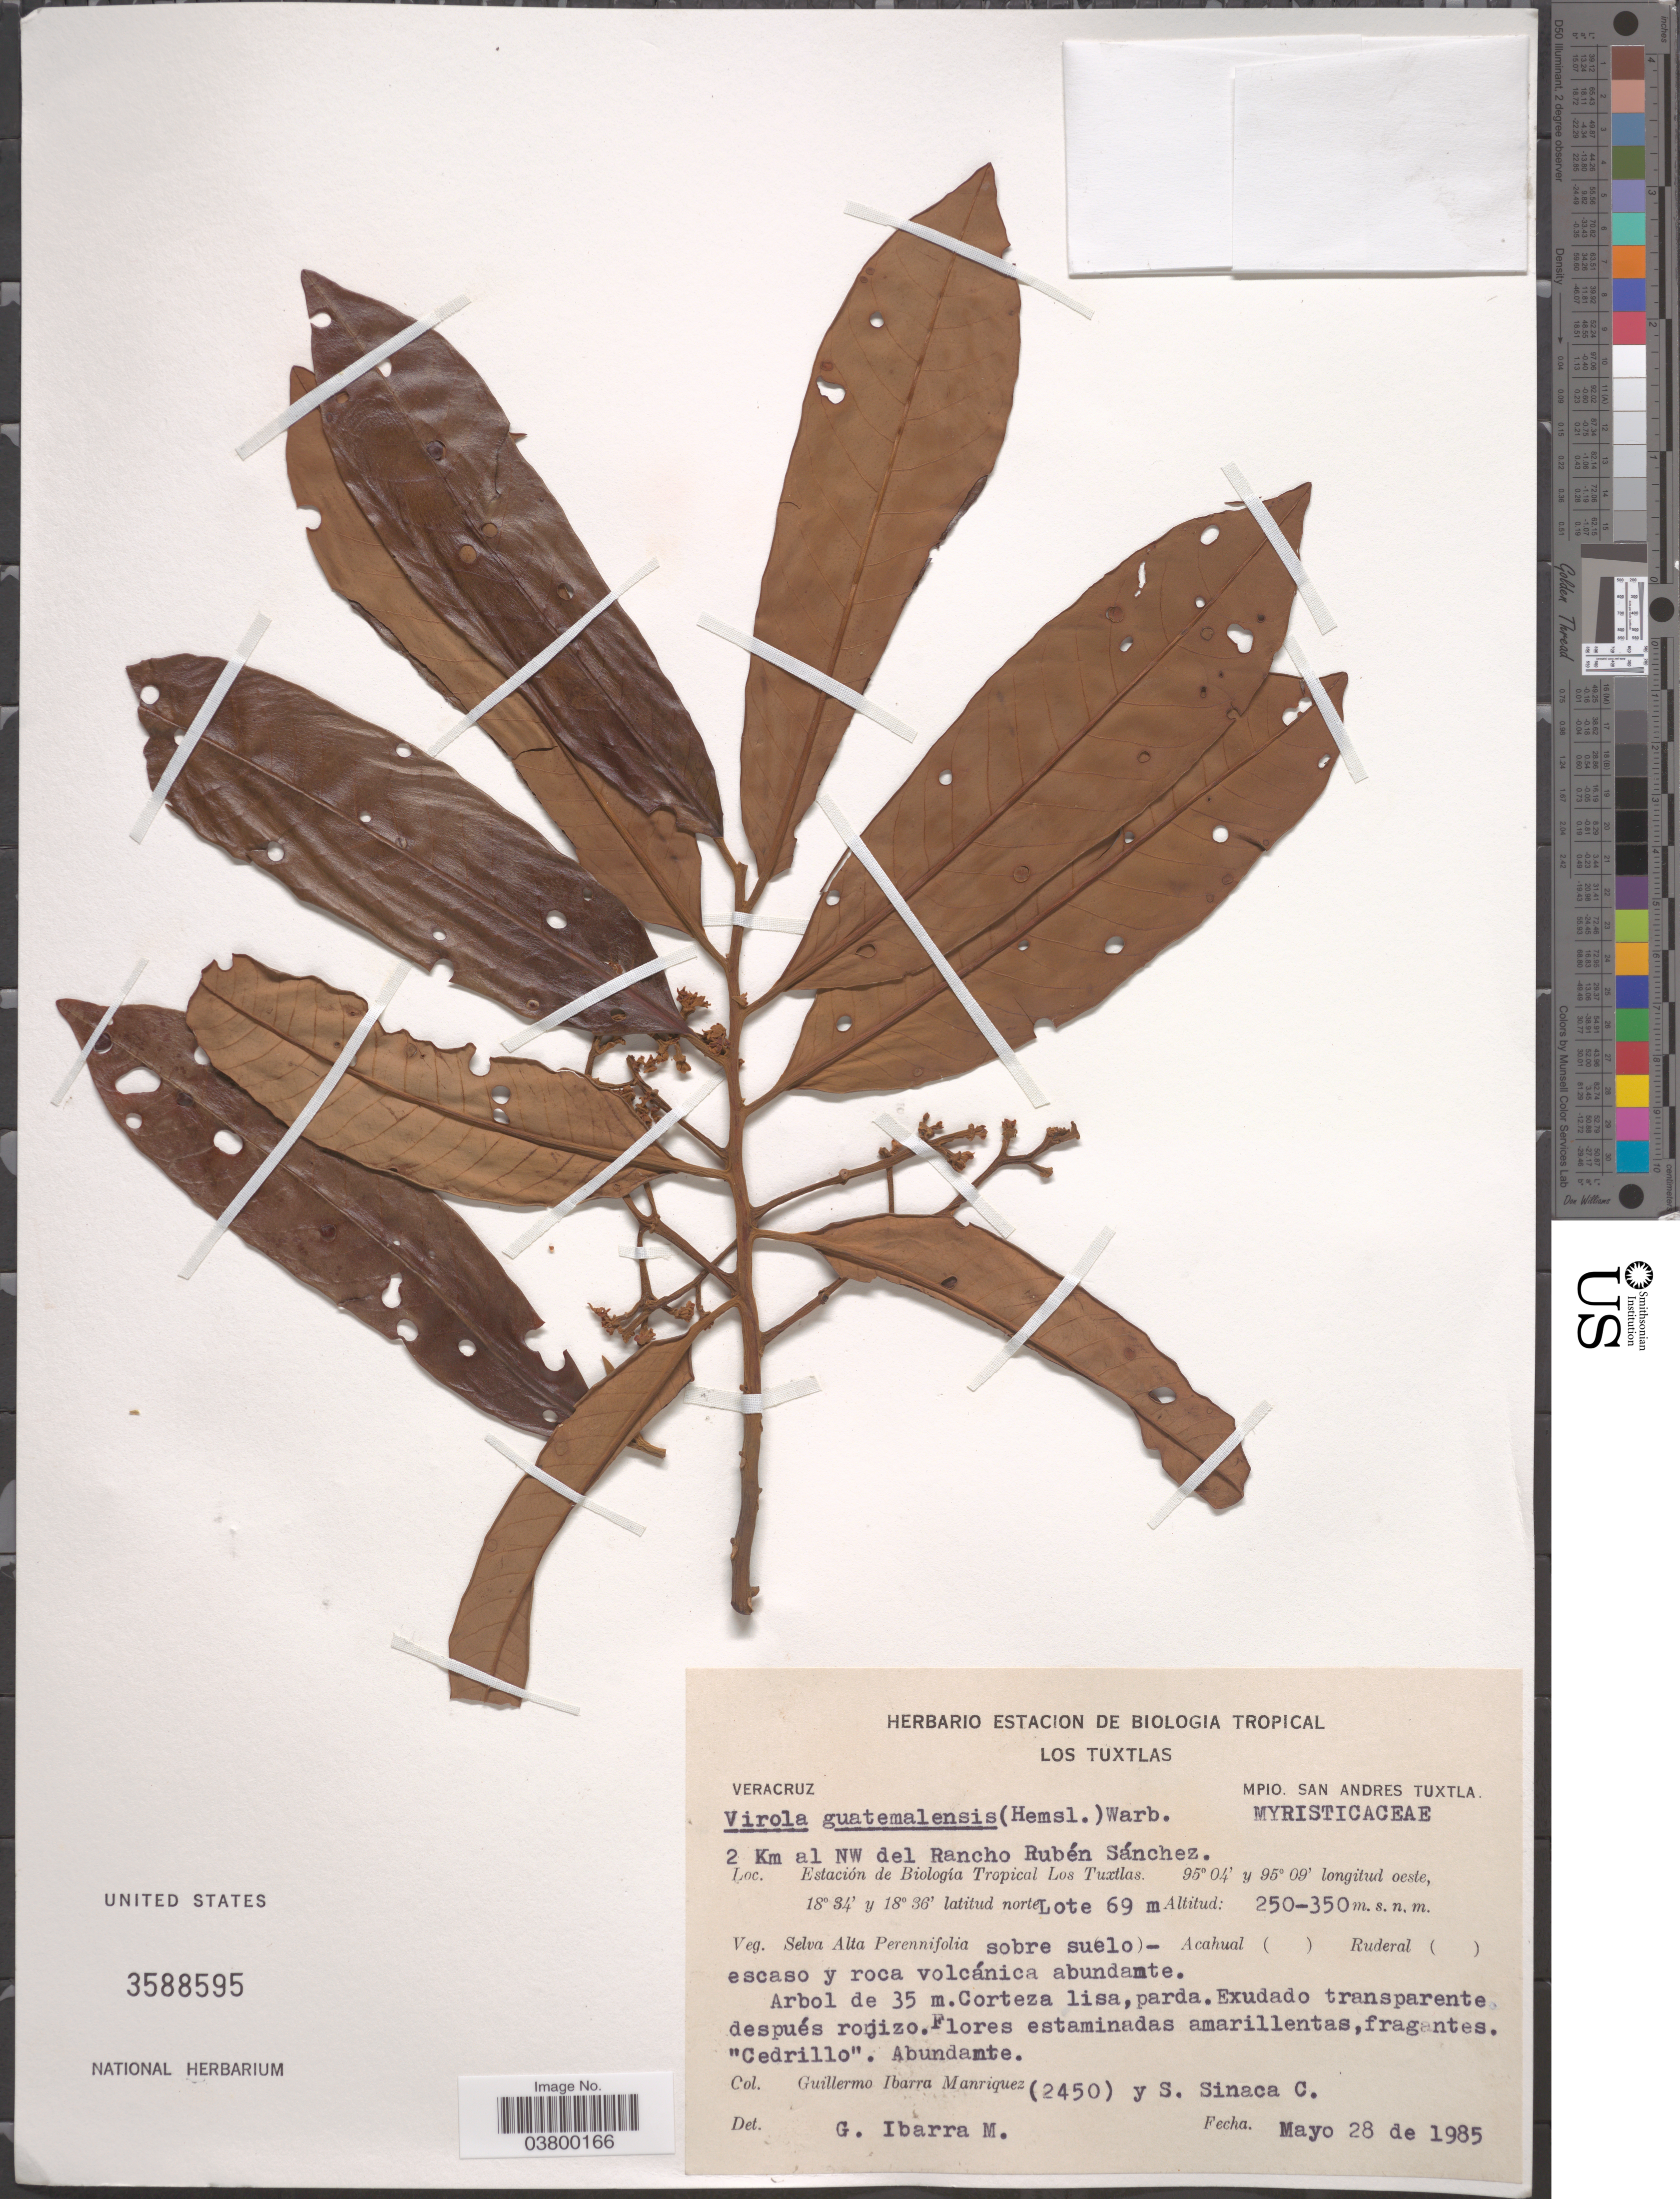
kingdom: Plantae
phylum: Tracheophyta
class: Magnoliopsida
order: Magnoliales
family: Myristicaceae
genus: Virola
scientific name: Virola guatemalensis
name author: (Hemsl.) Warb.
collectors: G. Ibarra-Manríquez & S. Sinaca Colin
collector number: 2450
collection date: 1985-05-28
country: Mexico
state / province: Veracruz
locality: Veracruz, Mpio. San Andreas Tuxtla. 2 Km al NW del Rancho Rubén Sánchez. Estación de Biología Tropical Los Tuxtlas. Lote 69 m.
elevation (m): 250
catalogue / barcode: US 3588595